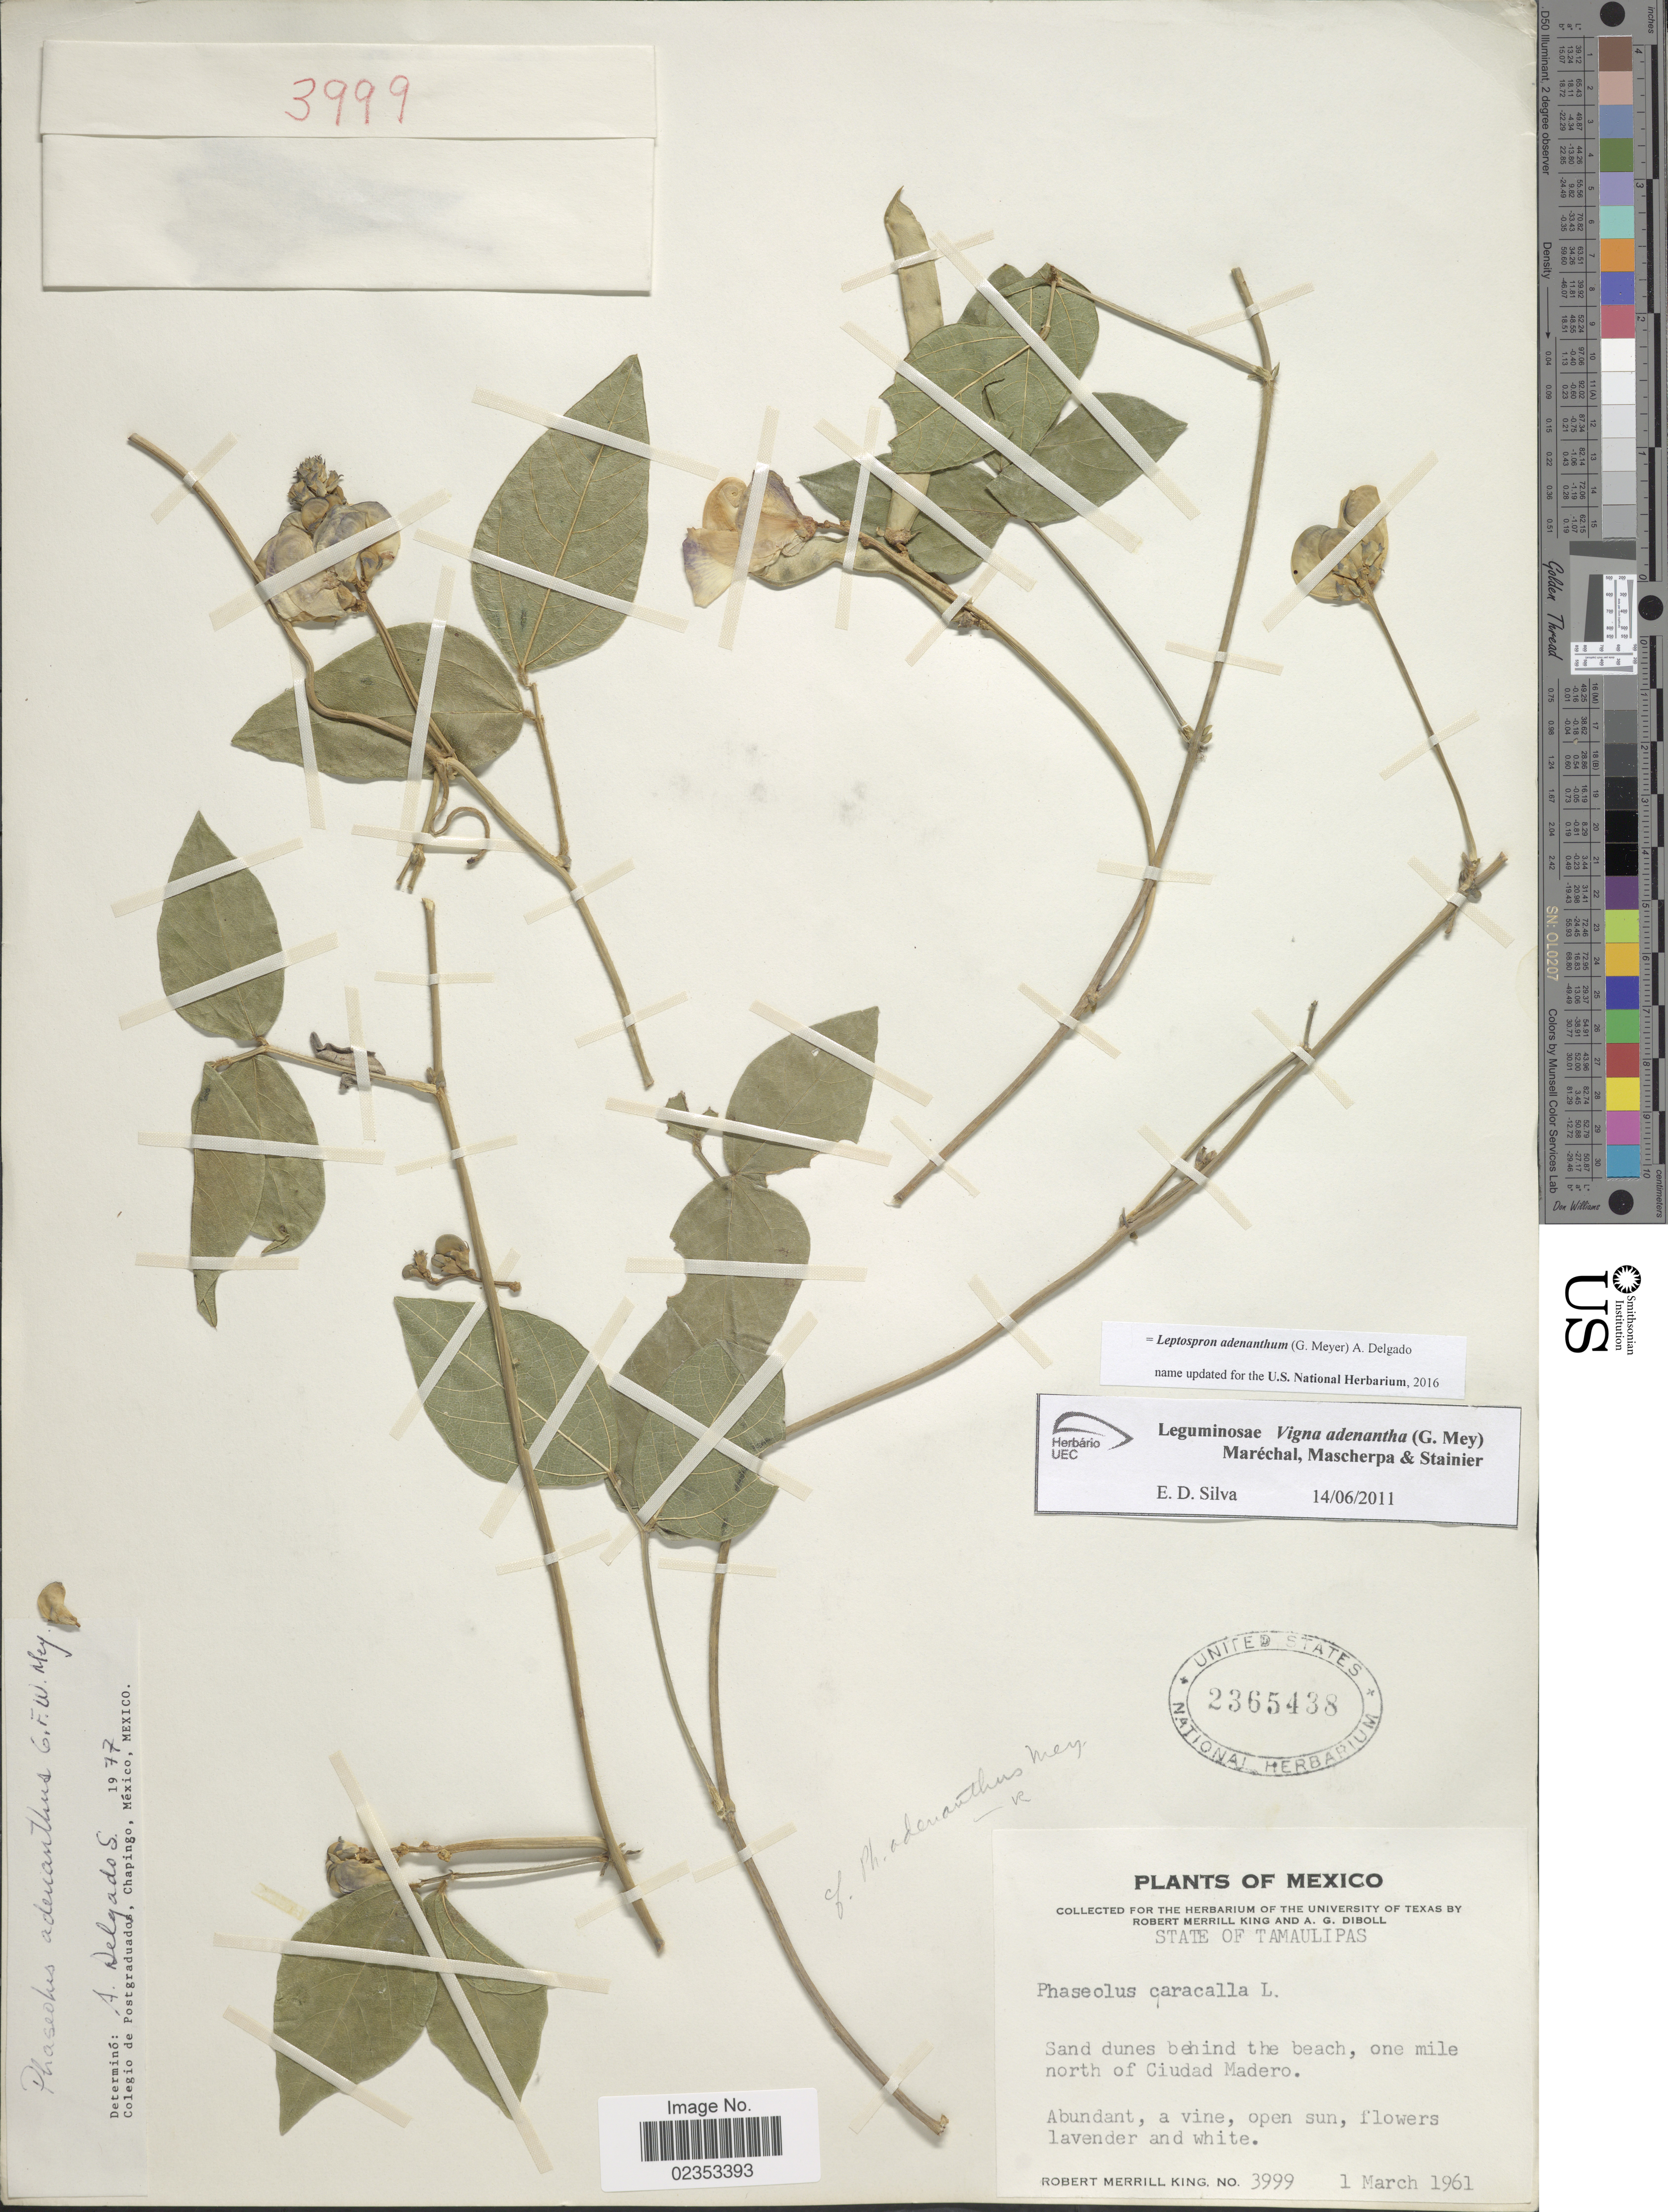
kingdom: Plantae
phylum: Tracheophyta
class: Magnoliopsida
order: Fabales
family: Fabaceae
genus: Leptospron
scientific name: Leptospron adenanthum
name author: (G. Mey.) A. Delgado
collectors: R. M. King & A. Diboll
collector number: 3999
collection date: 1961-03-01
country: Mexico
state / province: Tamaulipas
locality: Sand dunes behind the beach, one mile north of Ciudad Madero.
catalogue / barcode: US 2365438